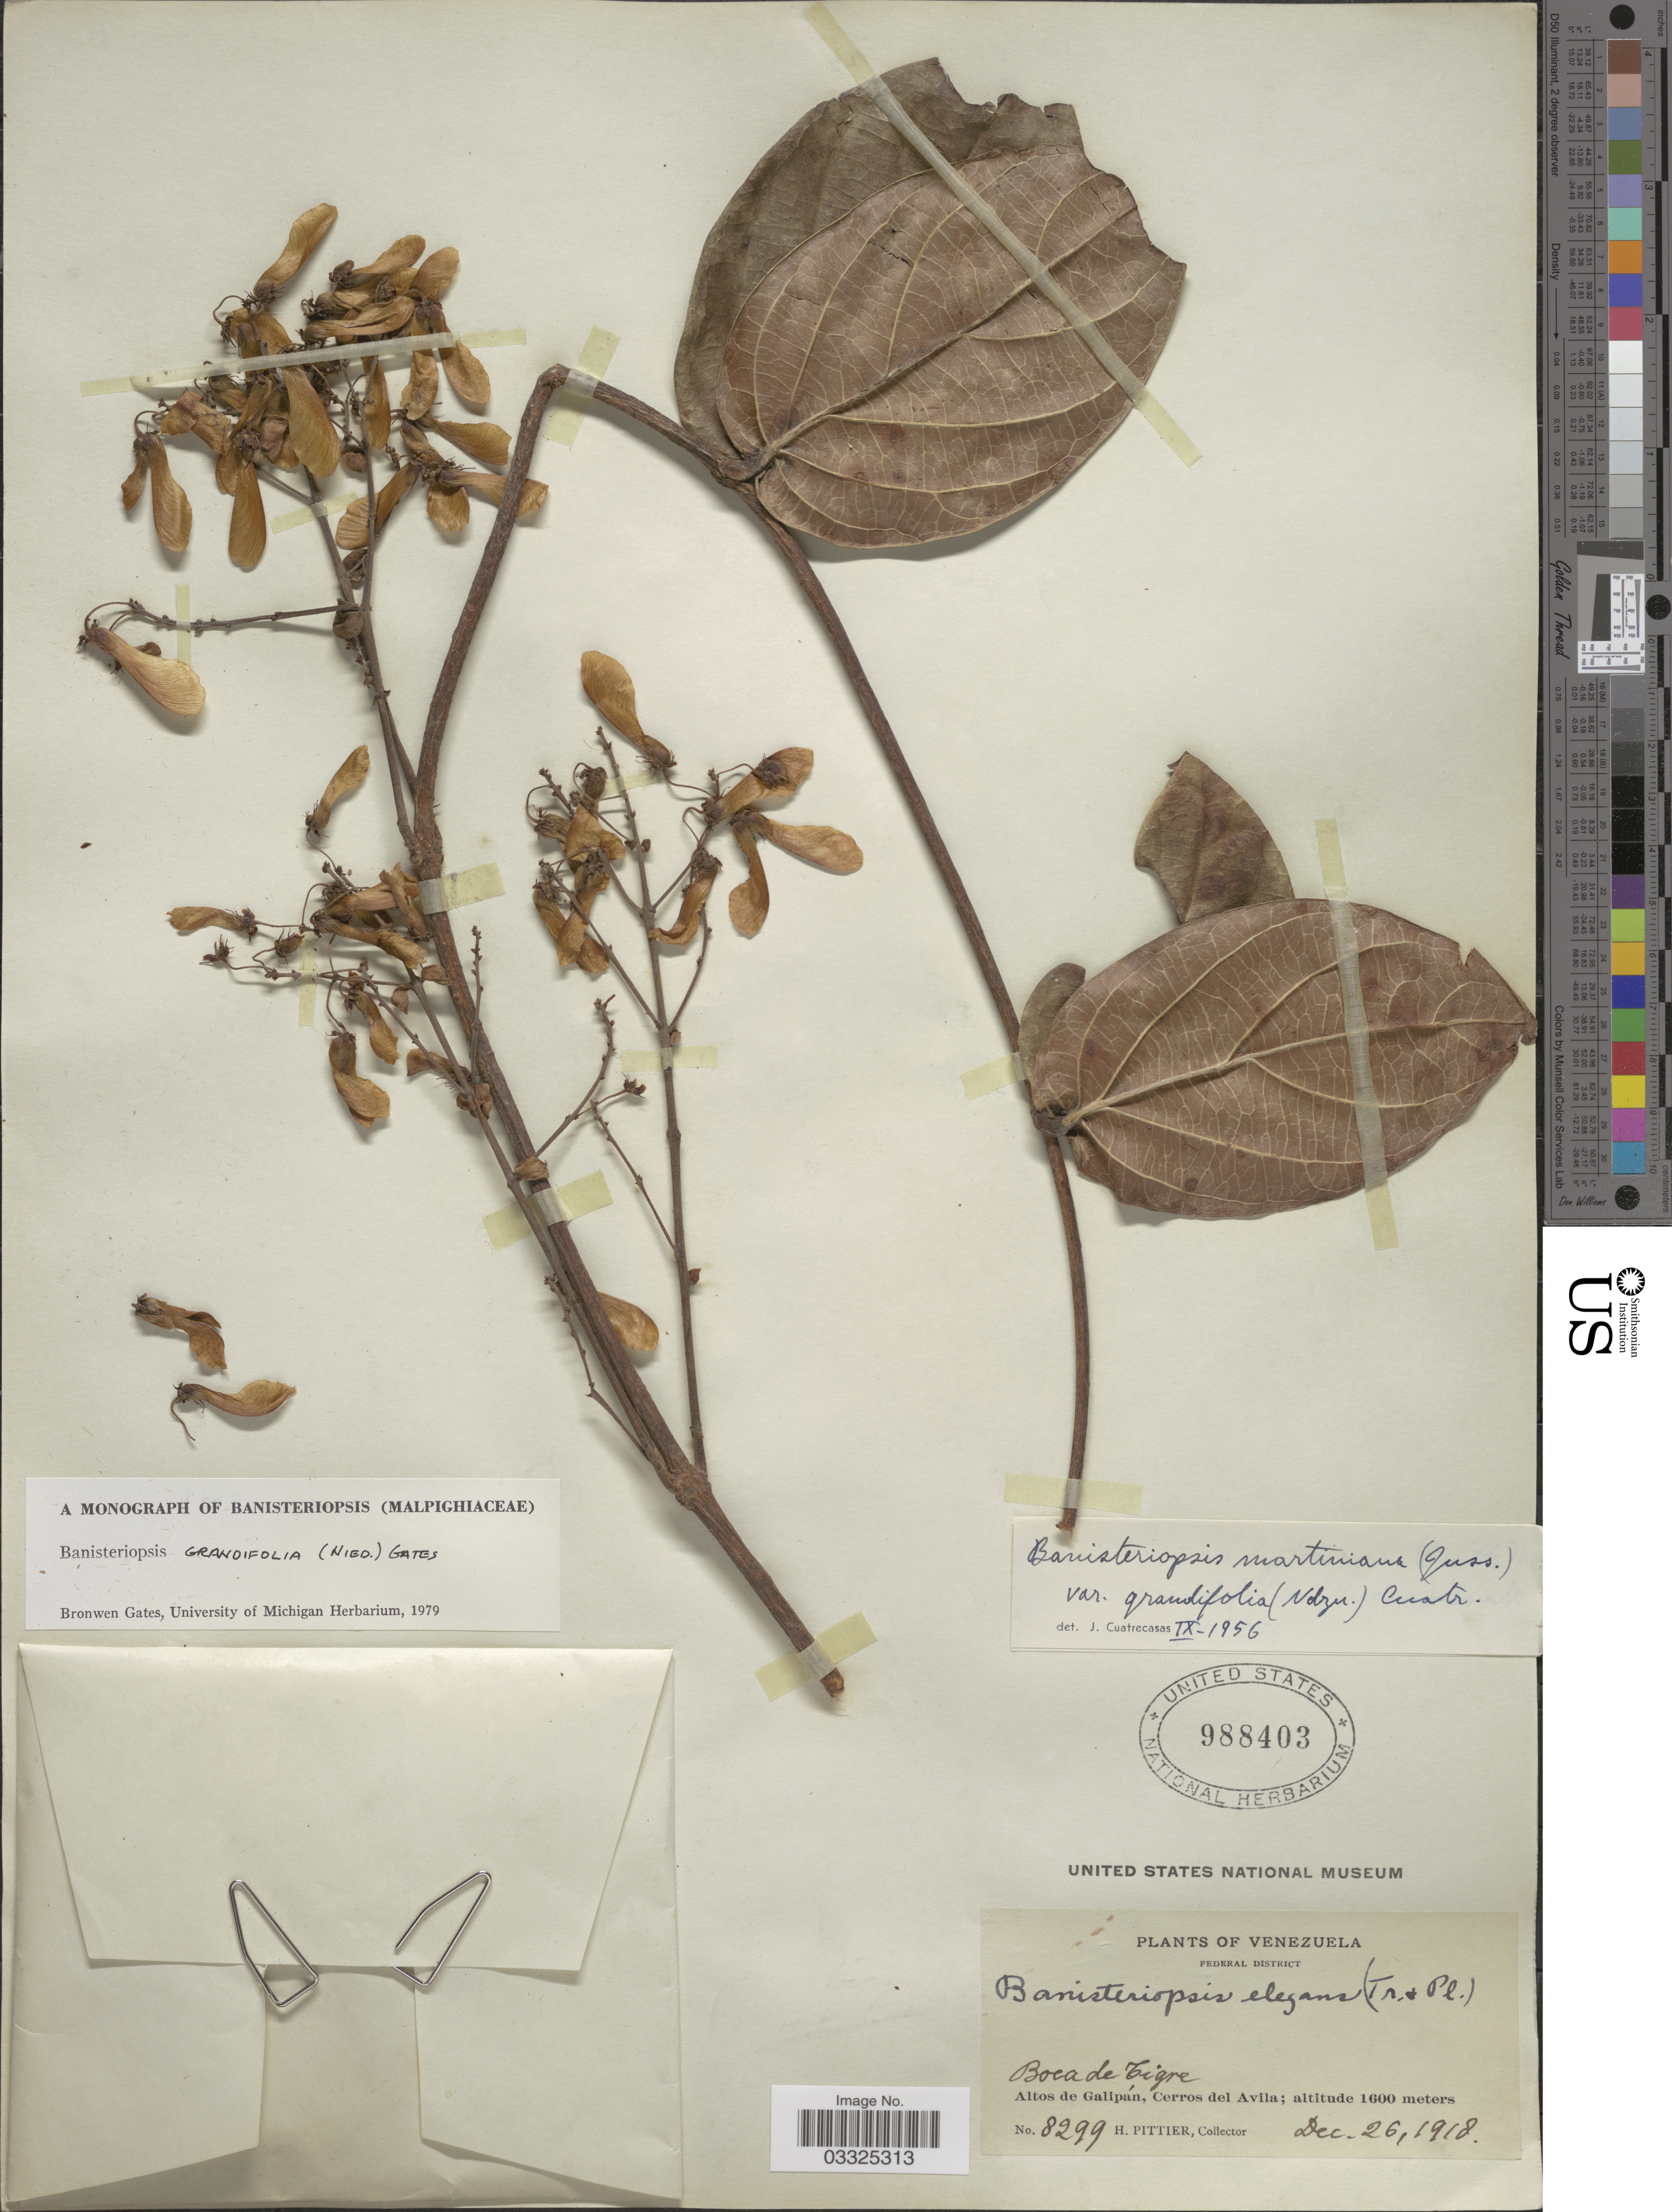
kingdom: Plantae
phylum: Tracheophyta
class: Magnoliopsida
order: Malpighiales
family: Malpighiaceae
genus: Banisteriopsis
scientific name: Banisteriopsis grandifolia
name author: (Nied.) B. Gates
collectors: H. F. Pittier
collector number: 8299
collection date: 1918-12-26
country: Venezuela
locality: Federal District. Boca de Tigre. Altos de Galipán, Cerros del Avila.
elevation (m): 1600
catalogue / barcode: US 988403